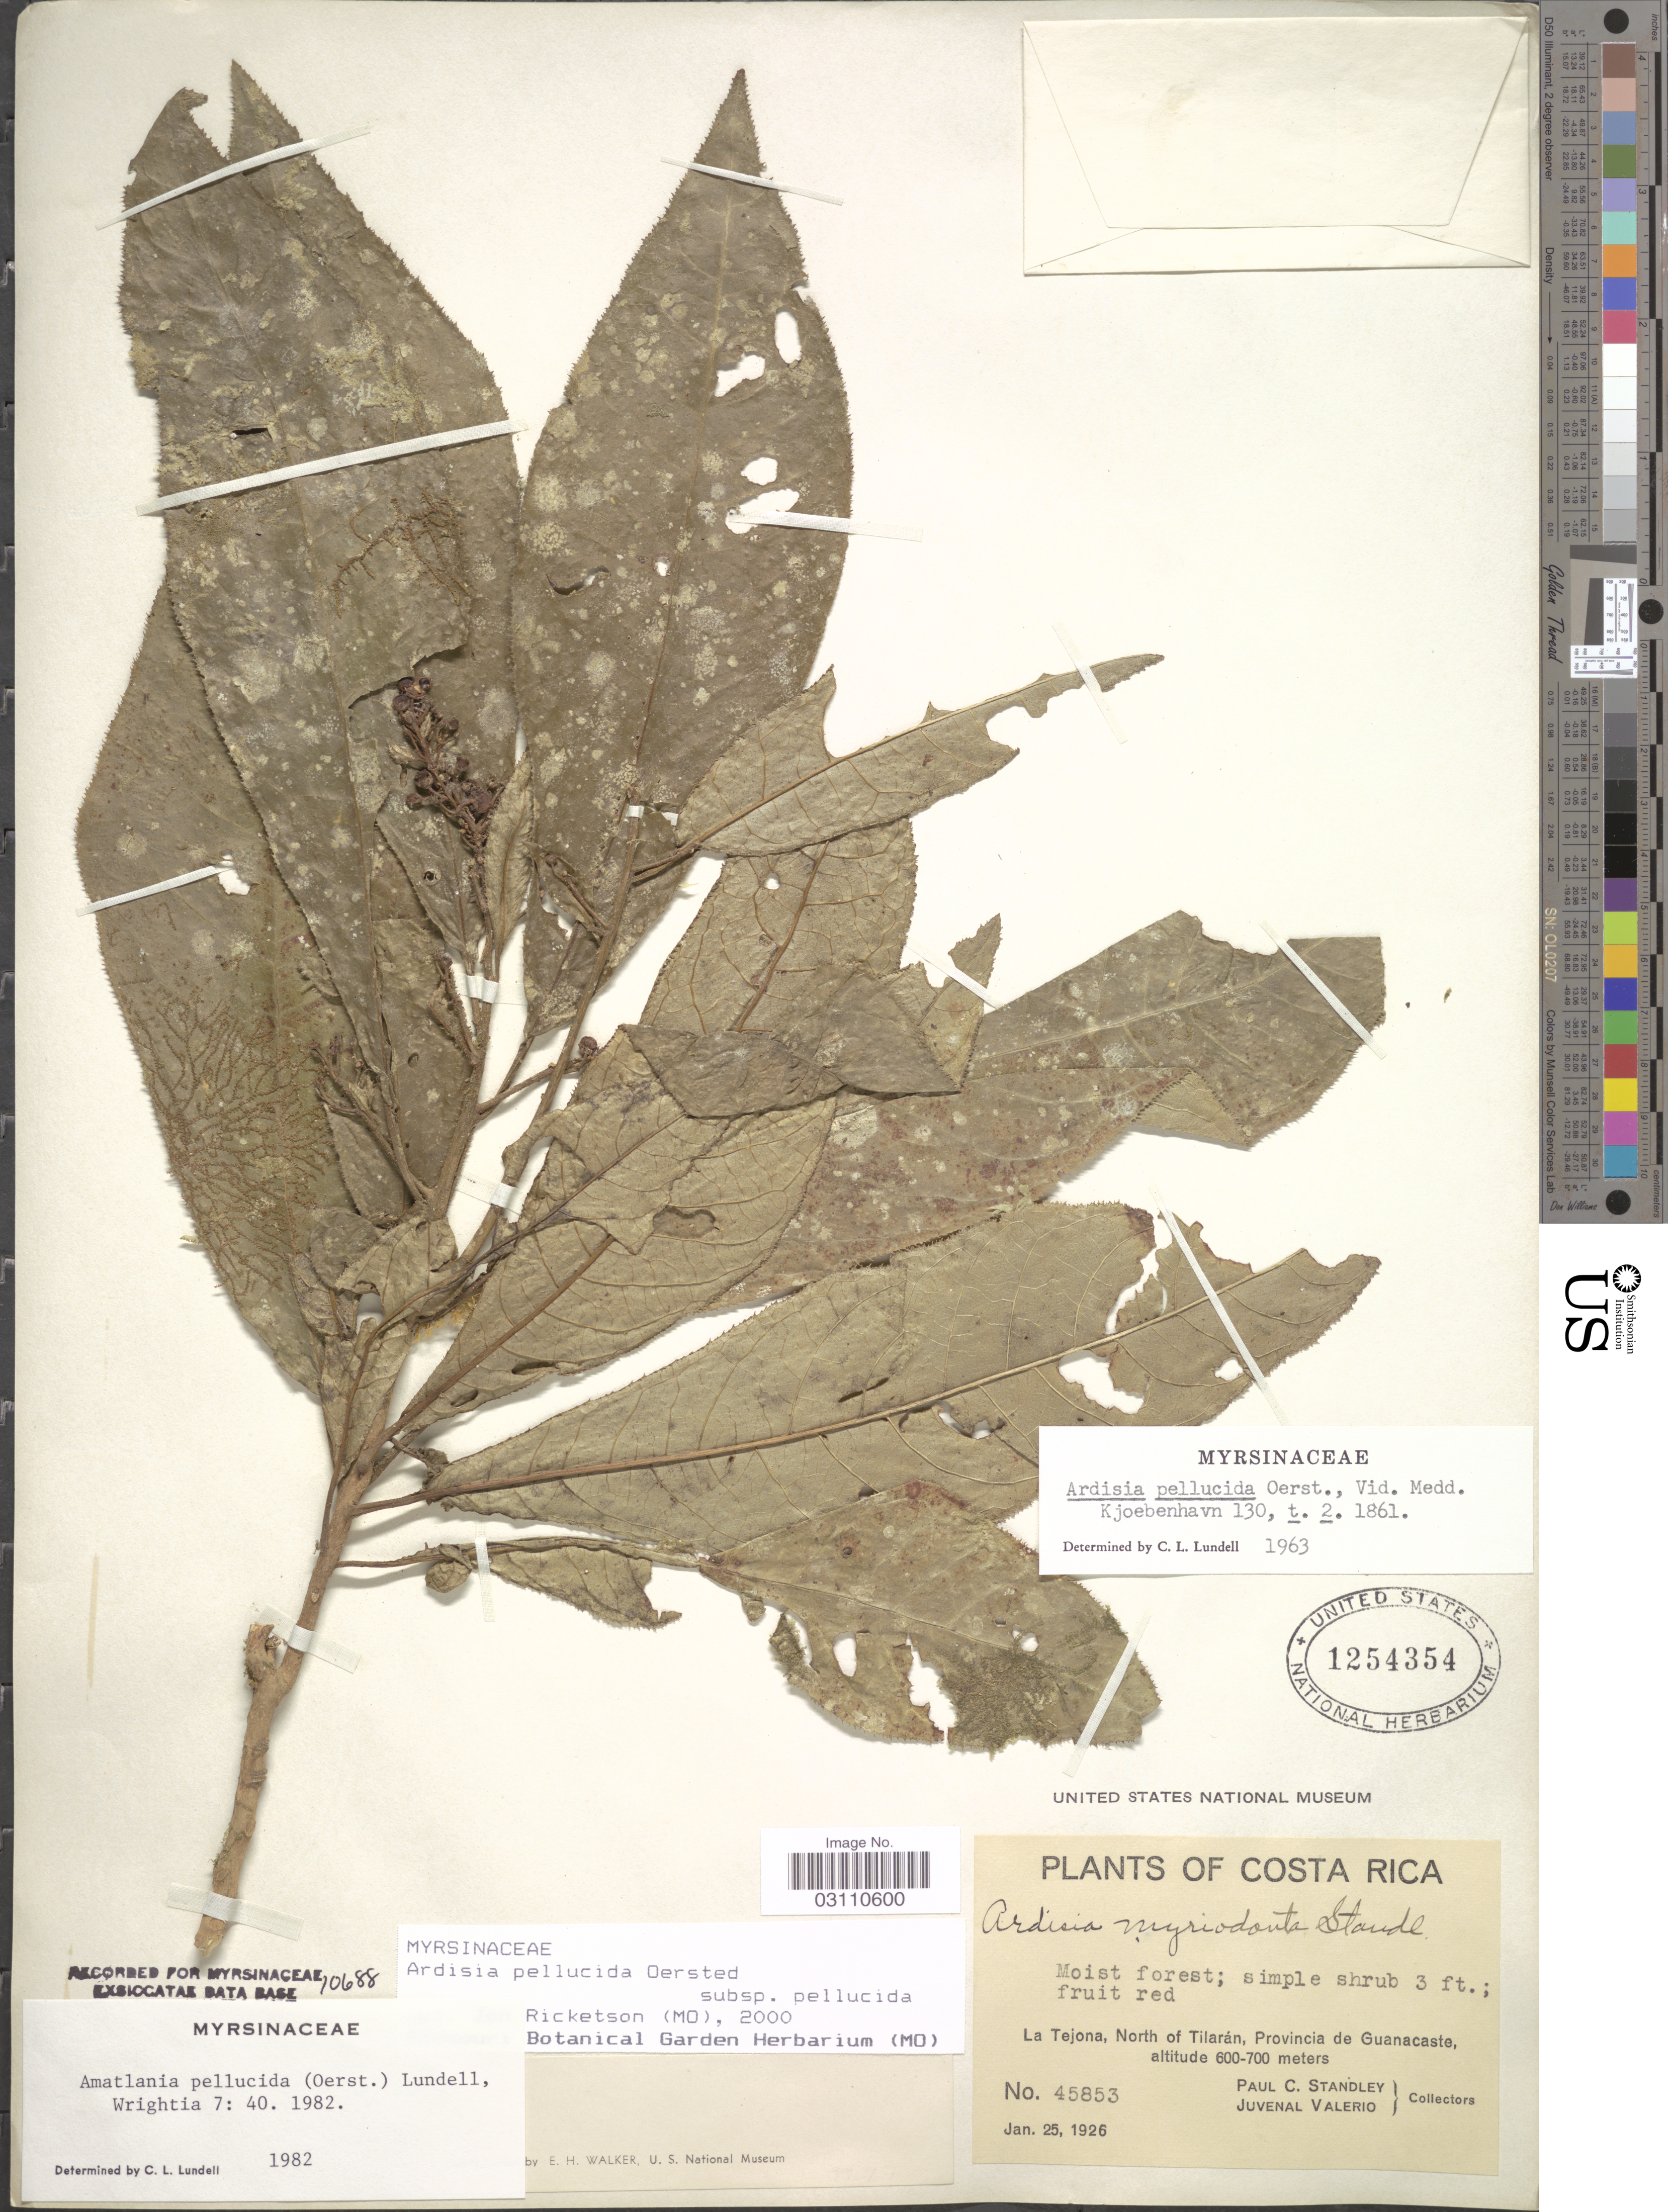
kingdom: Plantae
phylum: Tracheophyta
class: Magnoliopsida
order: Ericales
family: Primulaceae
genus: Ardisia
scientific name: Ardisia pellucida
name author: Oerst.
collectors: P. C. Standley & J. Valerio R.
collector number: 45853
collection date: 1926-01-25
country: Costa Rica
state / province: Guanacaste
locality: La Tejona, North of Tilarán.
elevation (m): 600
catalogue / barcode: US 1254354